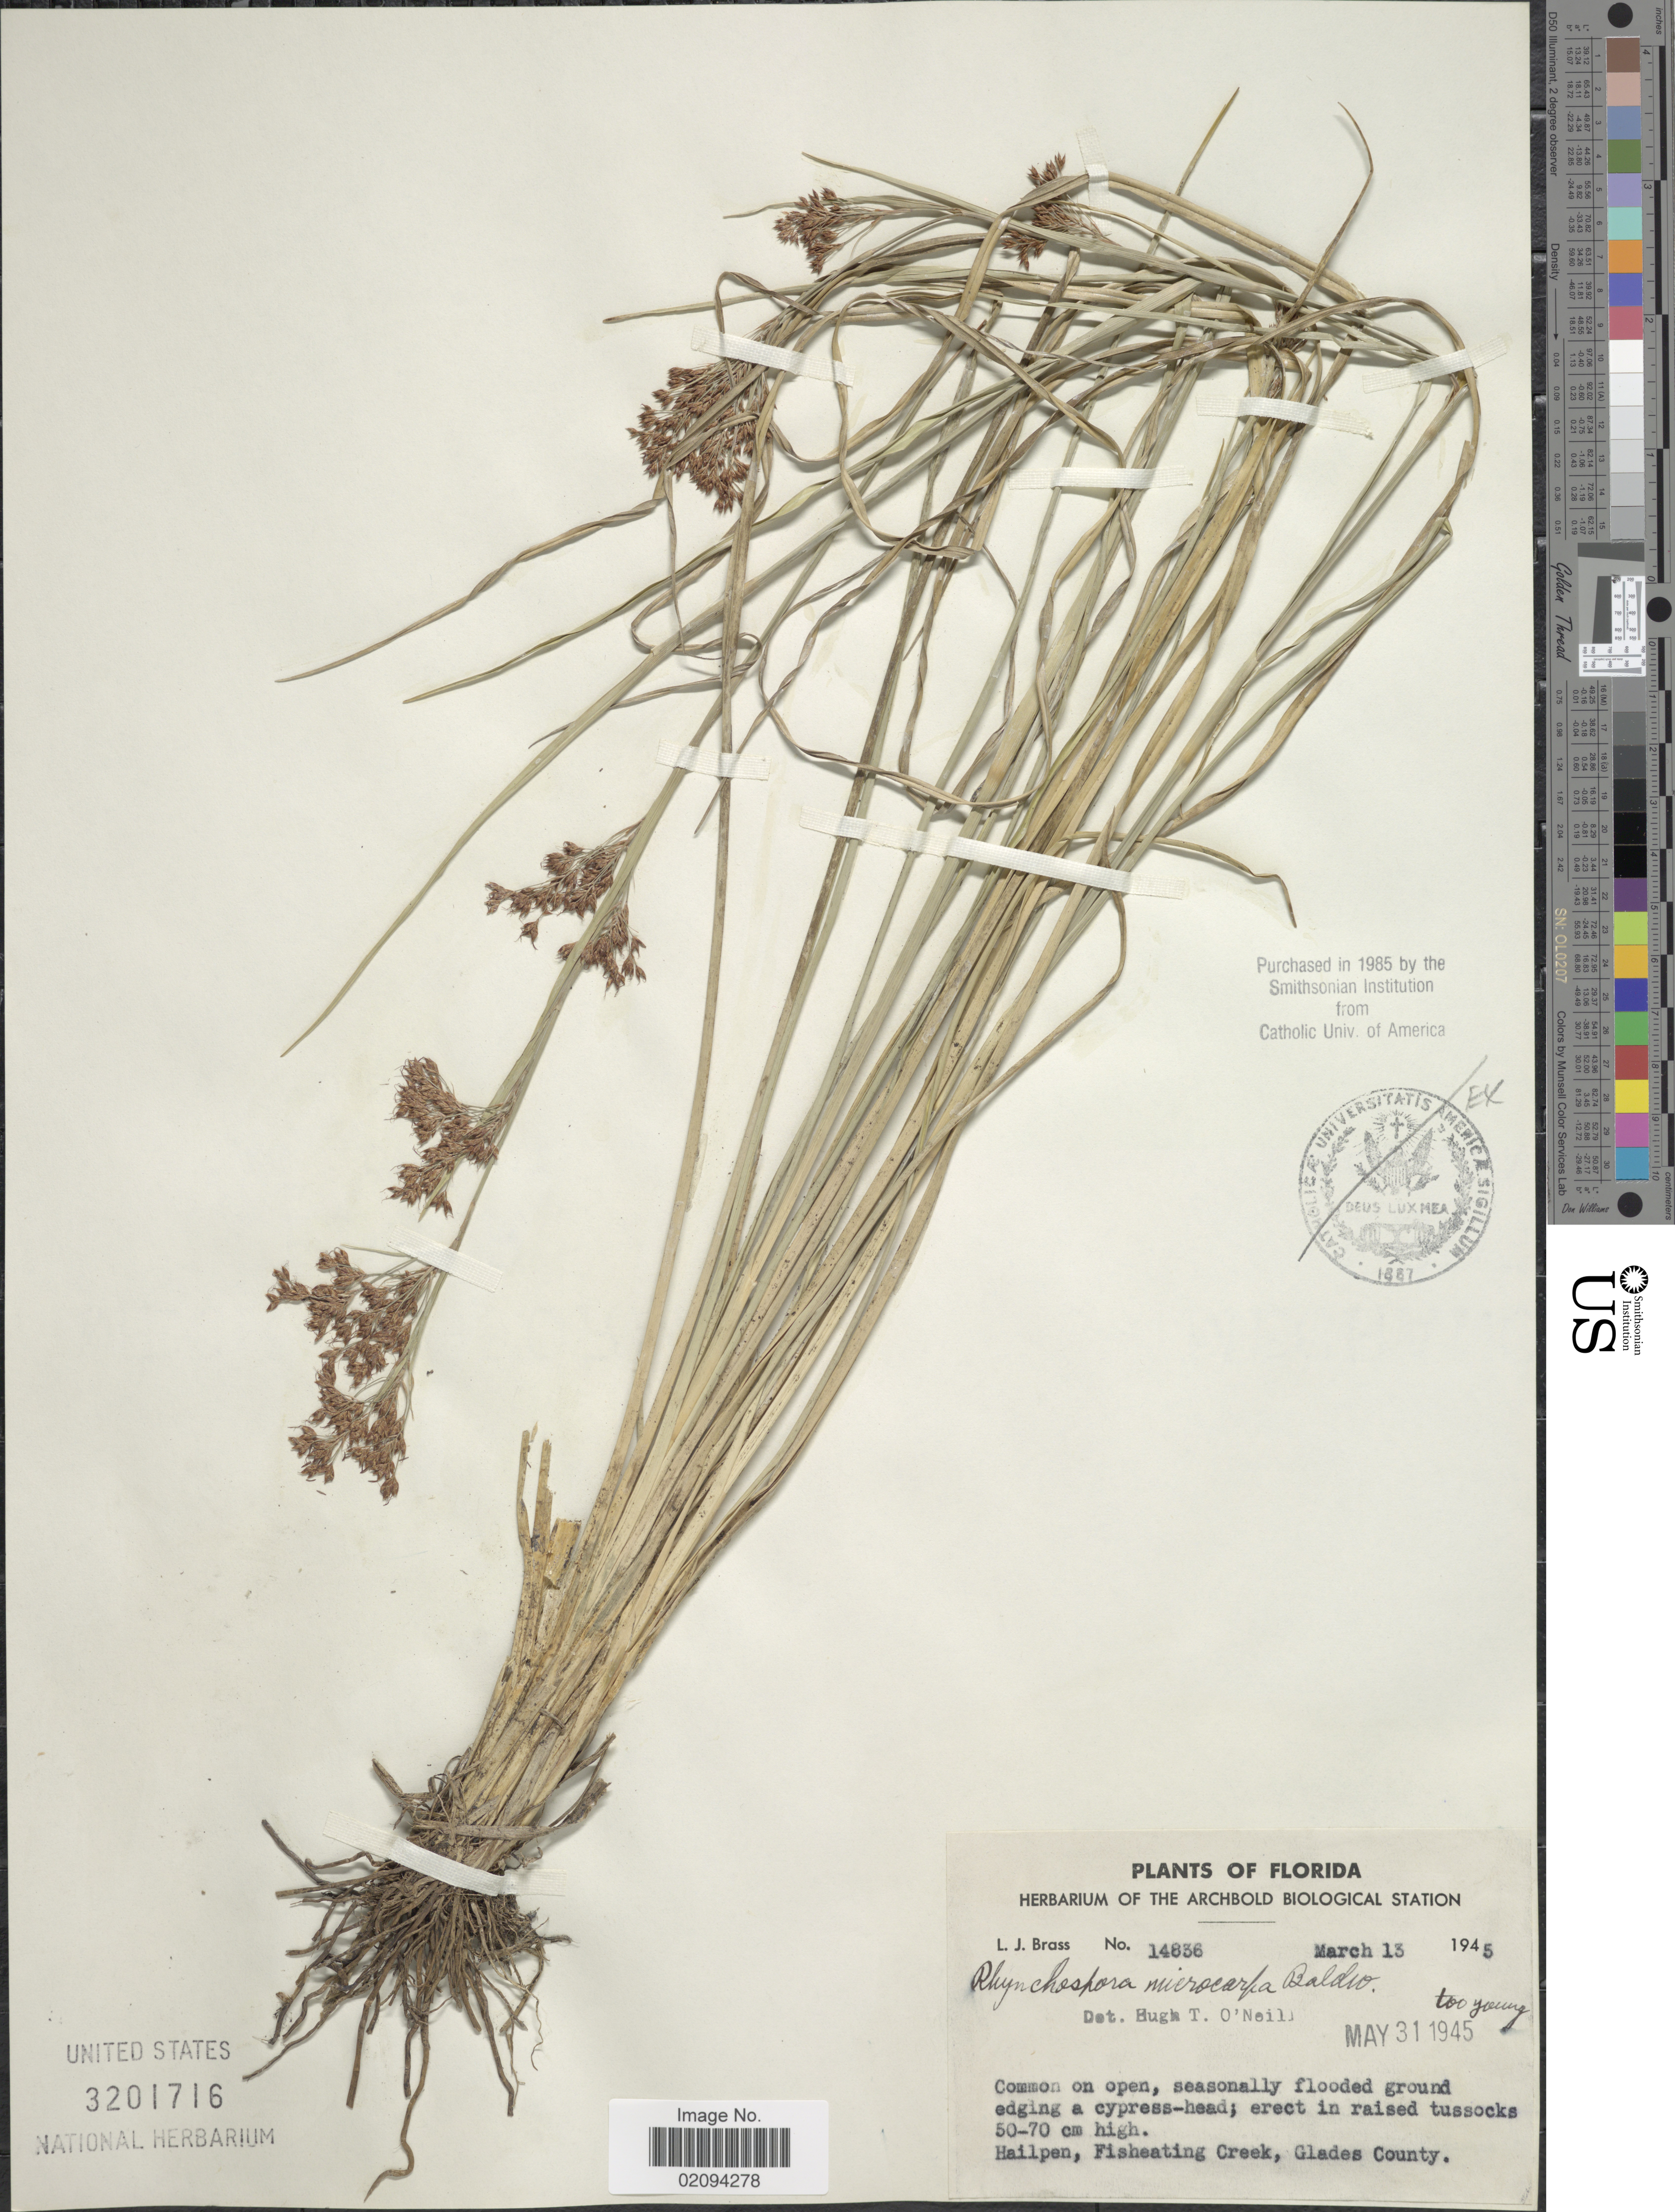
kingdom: Plantae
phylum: Tracheophyta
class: Liliopsida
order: Poales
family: Cyperaceae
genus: Rhynchospora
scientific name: Rhynchospora microcarpa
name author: Baldwin ex A. Gray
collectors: L. J. Brass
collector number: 14836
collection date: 1945-03-13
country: United States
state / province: Florida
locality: Hailpen, Fisheating Creek, Glades County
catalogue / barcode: US 3201716